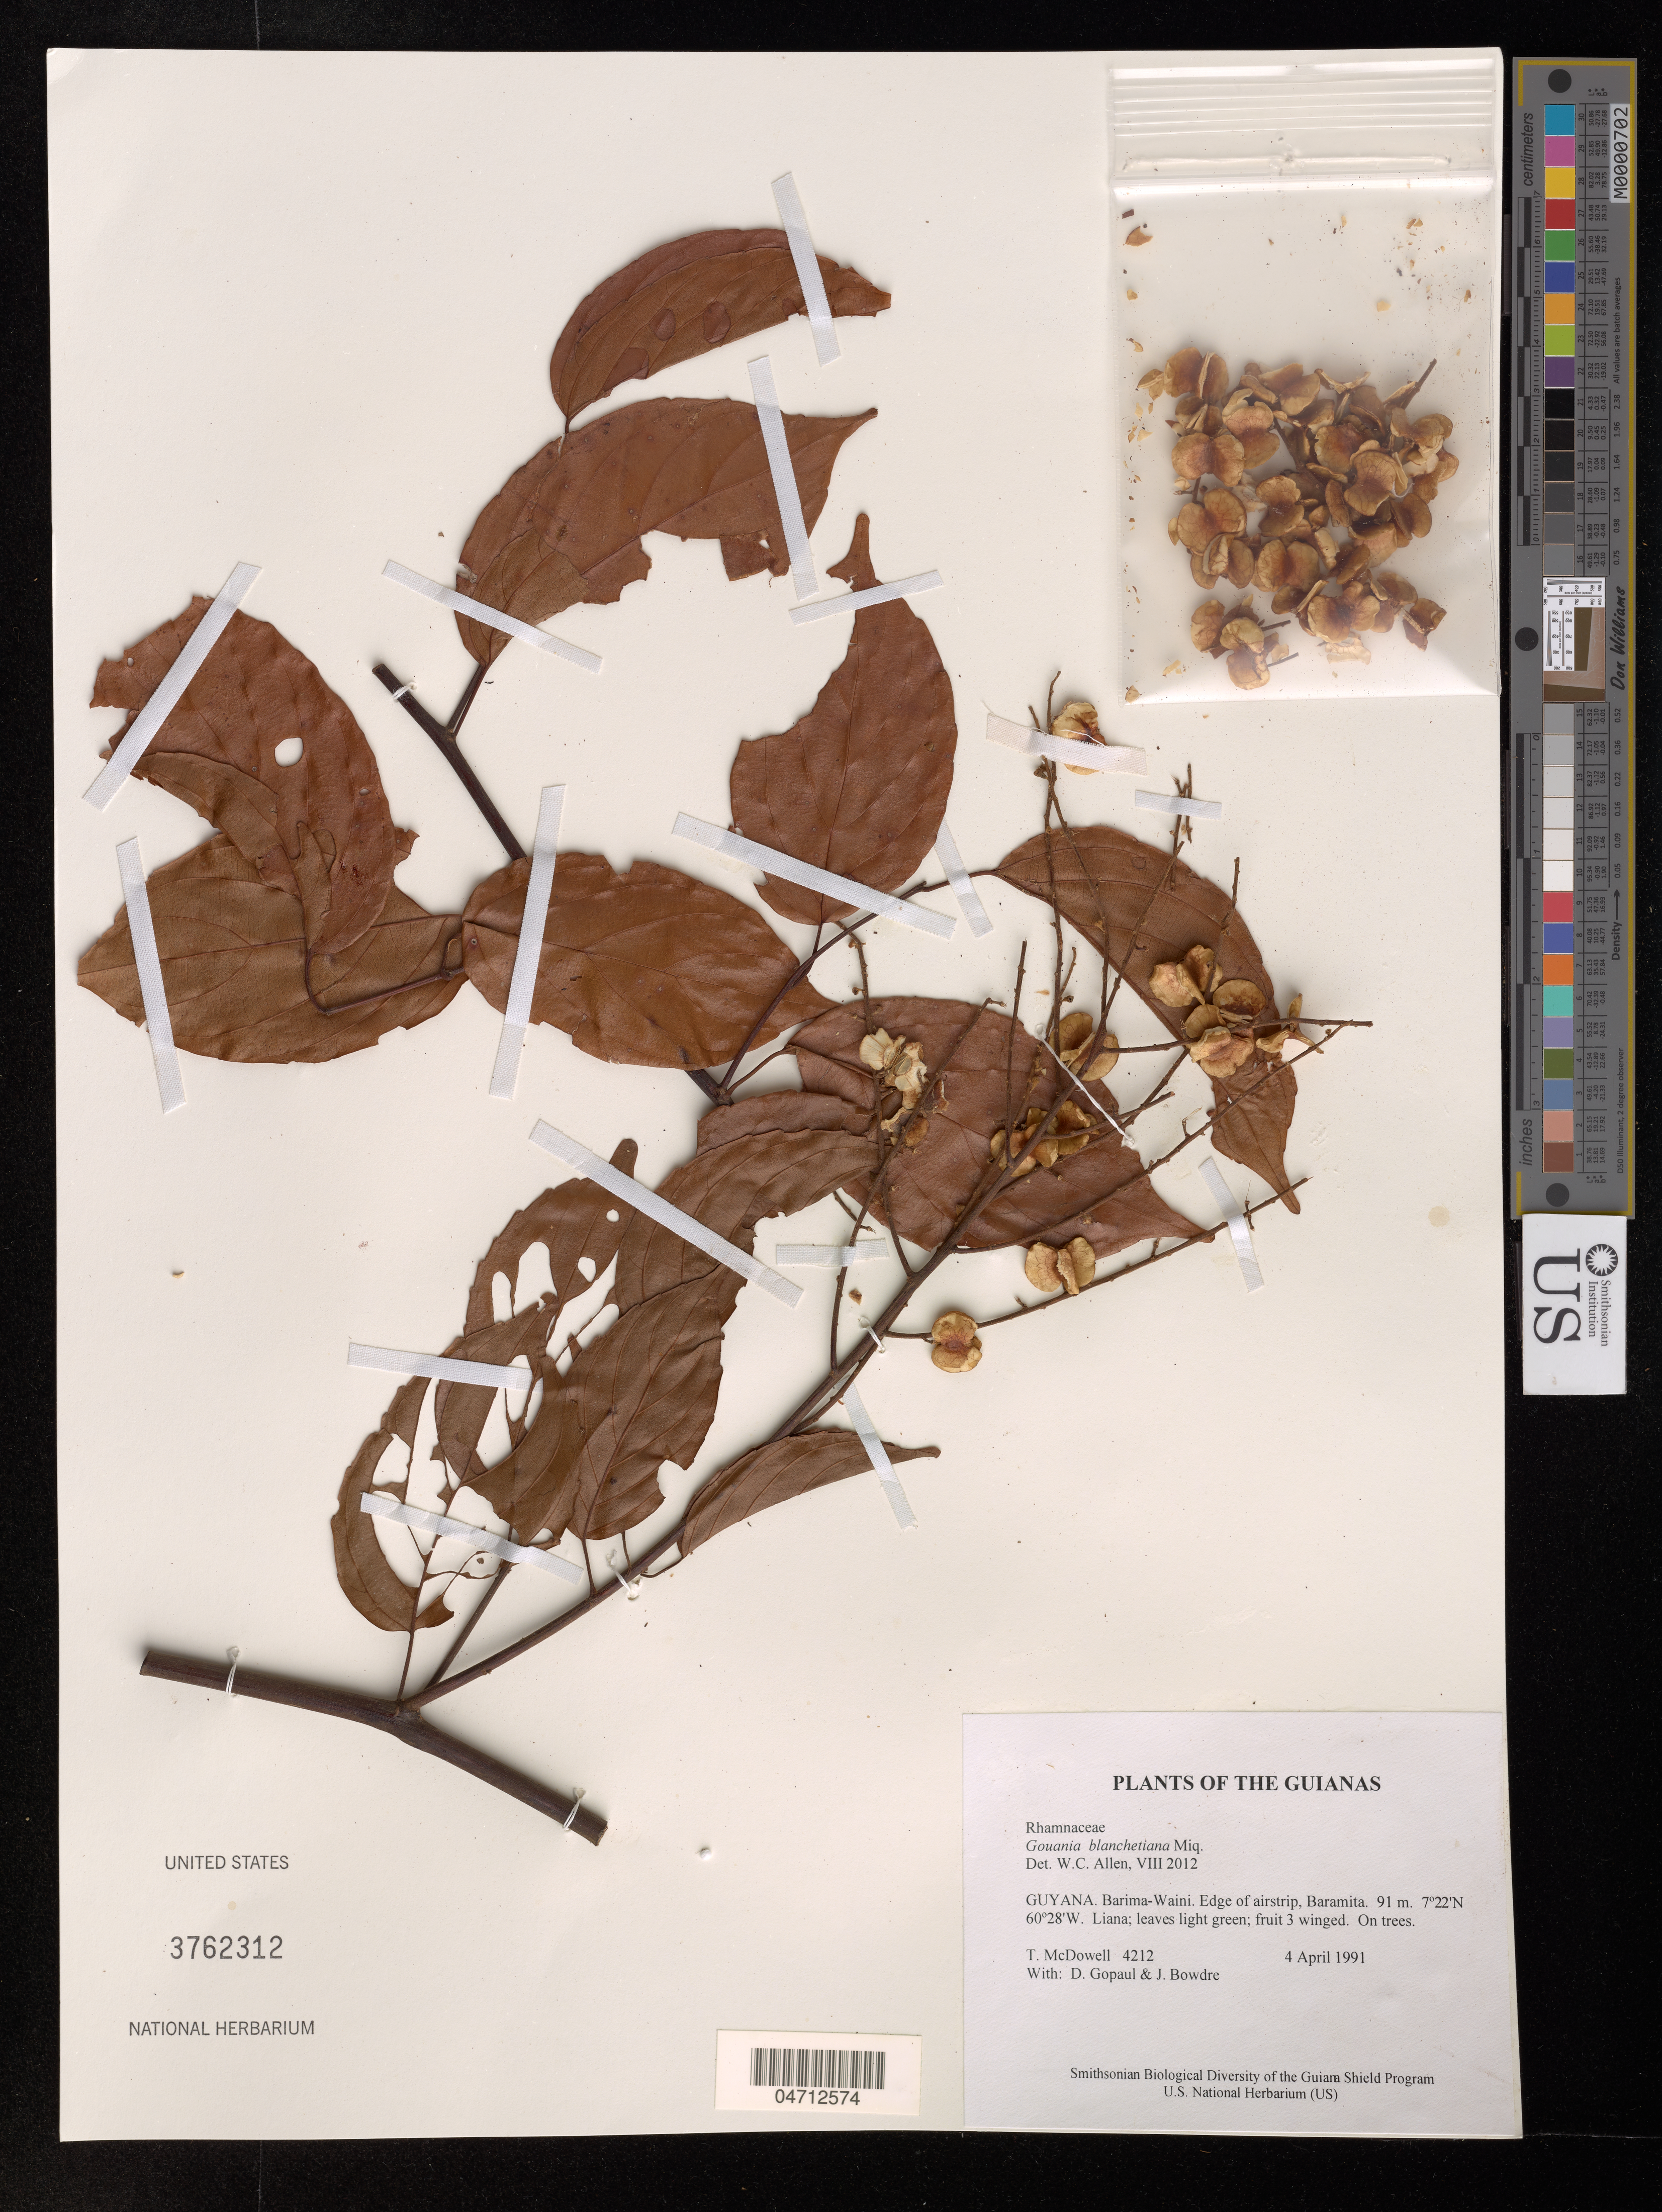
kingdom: Plantae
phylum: Tracheophyta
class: Magnoliopsida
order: Rosales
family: Rhamnaceae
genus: Gouania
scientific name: Gouania blanchetiana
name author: Miq.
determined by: Allen, W. C., (UNITED STATES)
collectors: T. McDowell, D. Gopaul & J. Bowdre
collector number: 4212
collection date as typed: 4 April 1991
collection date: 1991-04-04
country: Guyana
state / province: Barima-Waini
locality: Edge of airstrip, Baramita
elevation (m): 91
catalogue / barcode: US 3762312